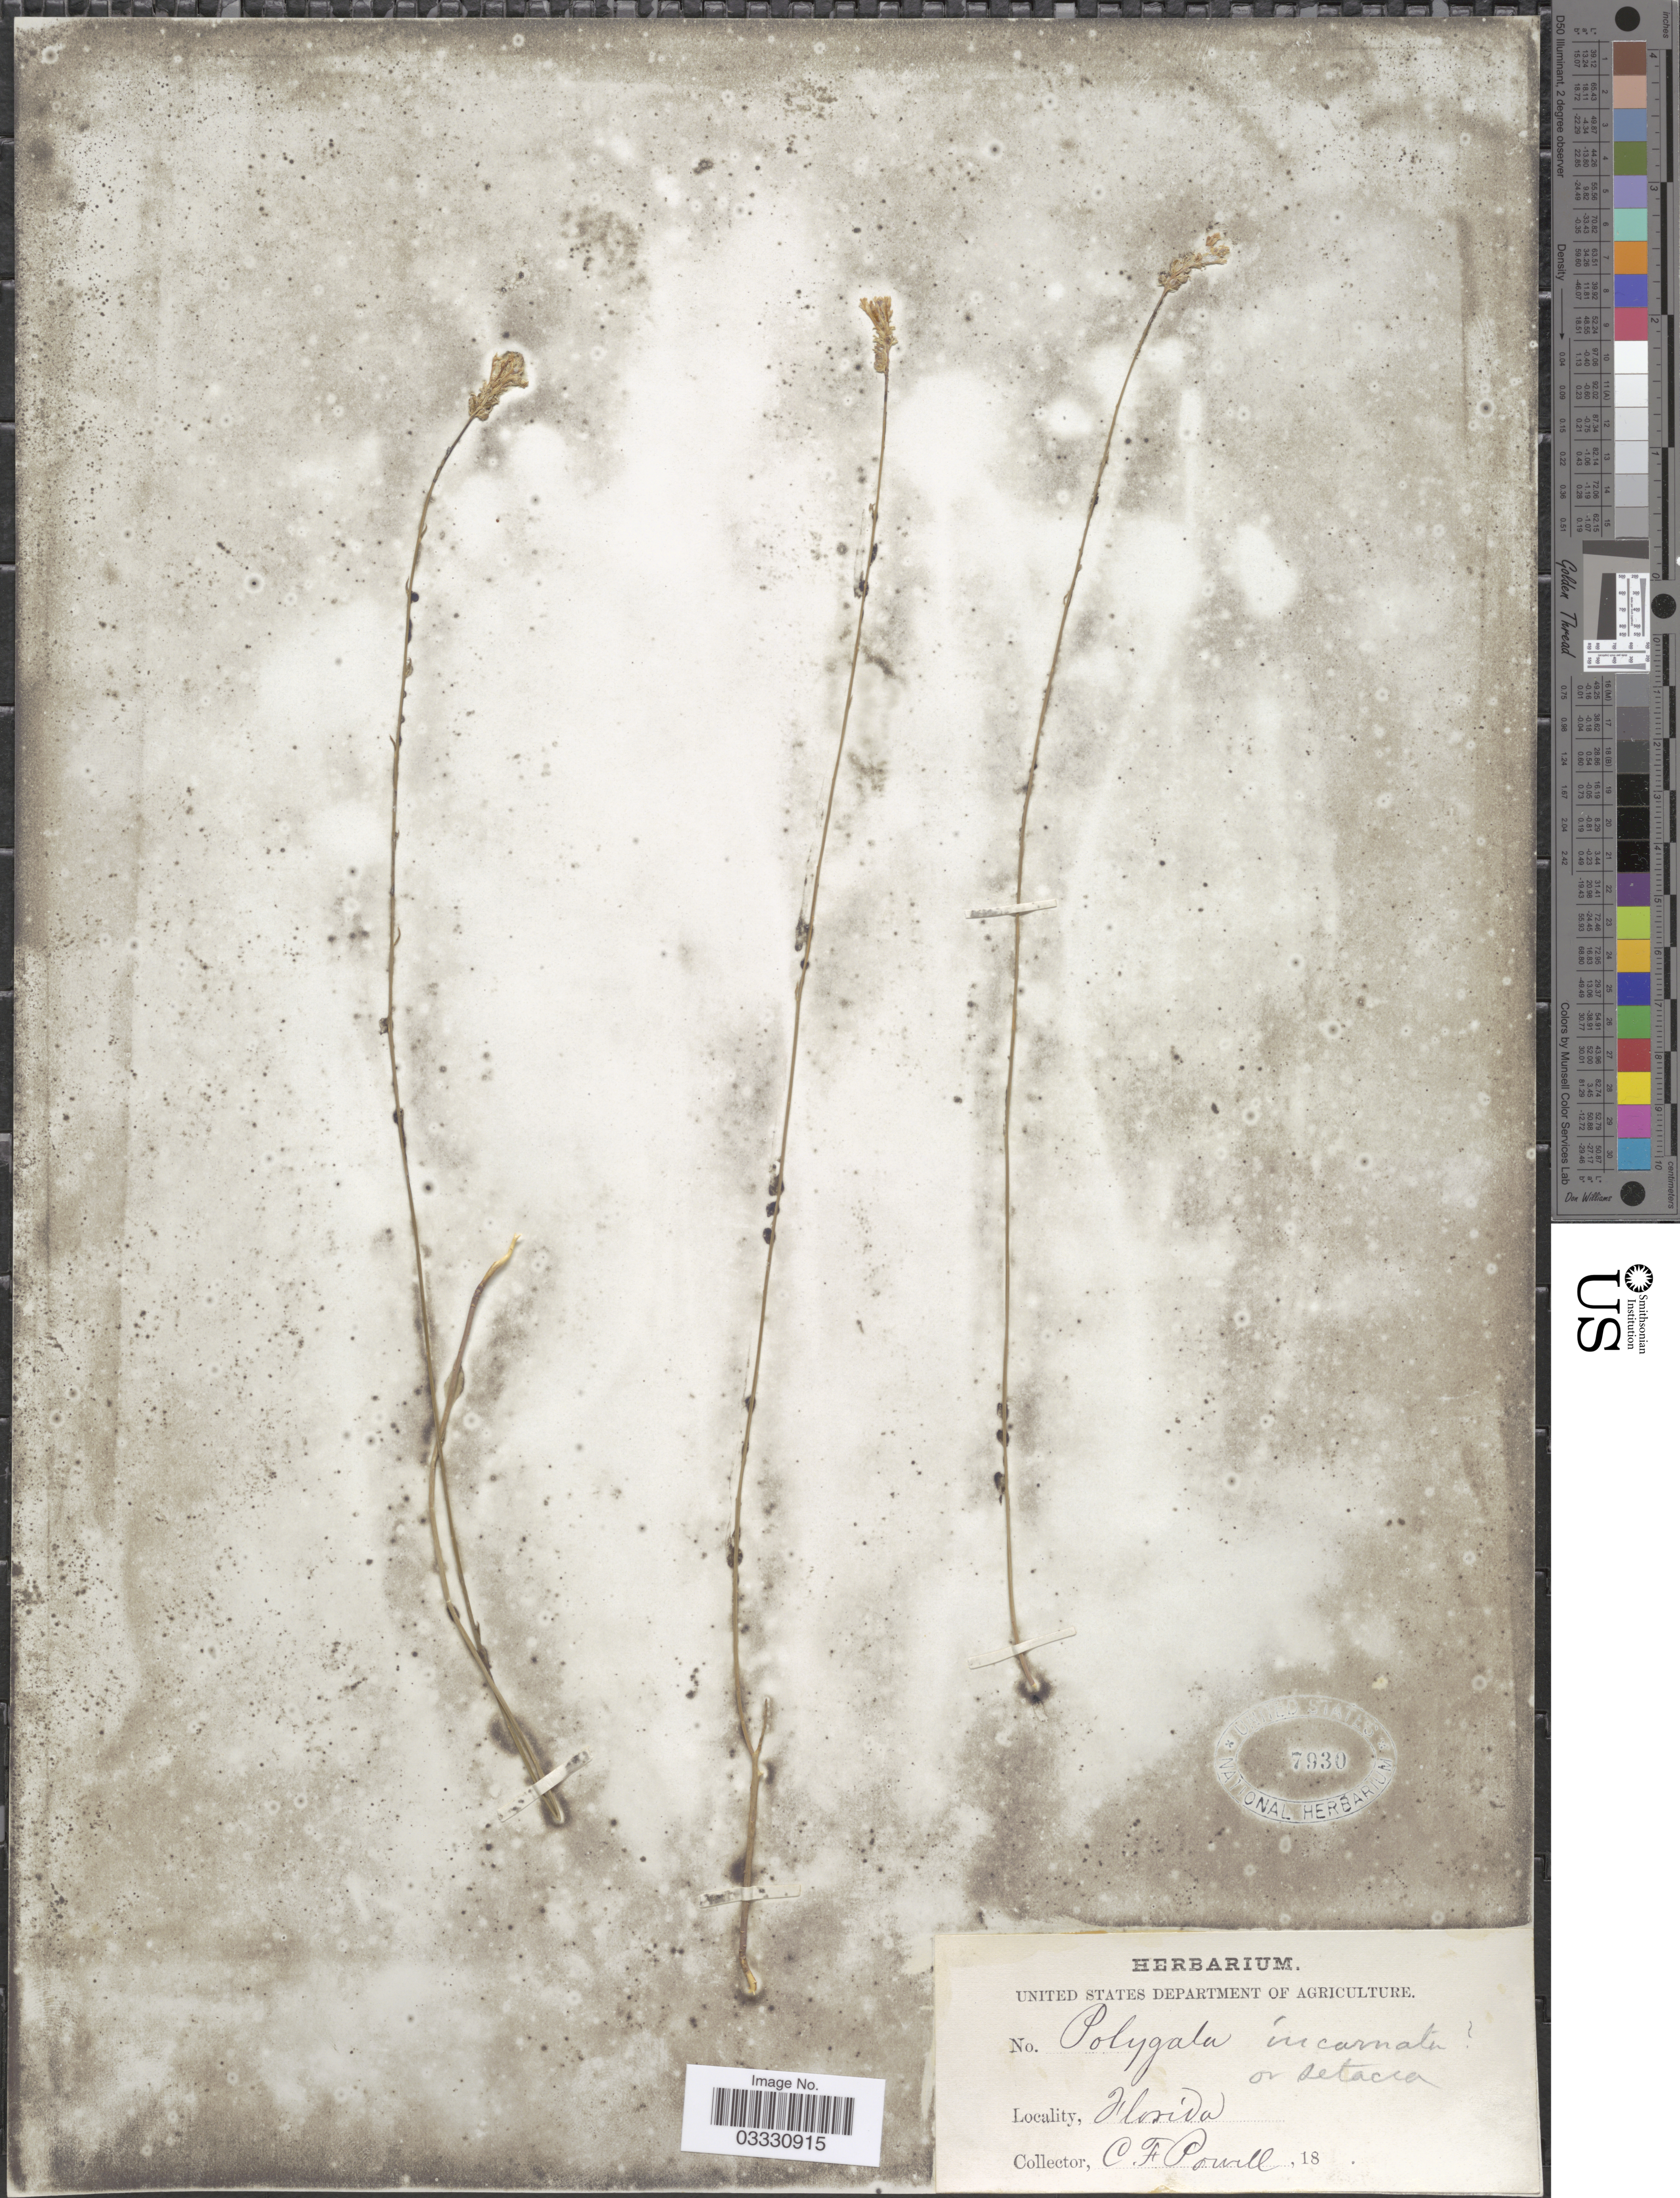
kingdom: Plantae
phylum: Tracheophyta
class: Magnoliopsida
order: Fabales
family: Polygalaceae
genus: Polygala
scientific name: Polygala incarnata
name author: L.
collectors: C. F. Powell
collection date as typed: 18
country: United States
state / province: Florida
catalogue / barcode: US 7930